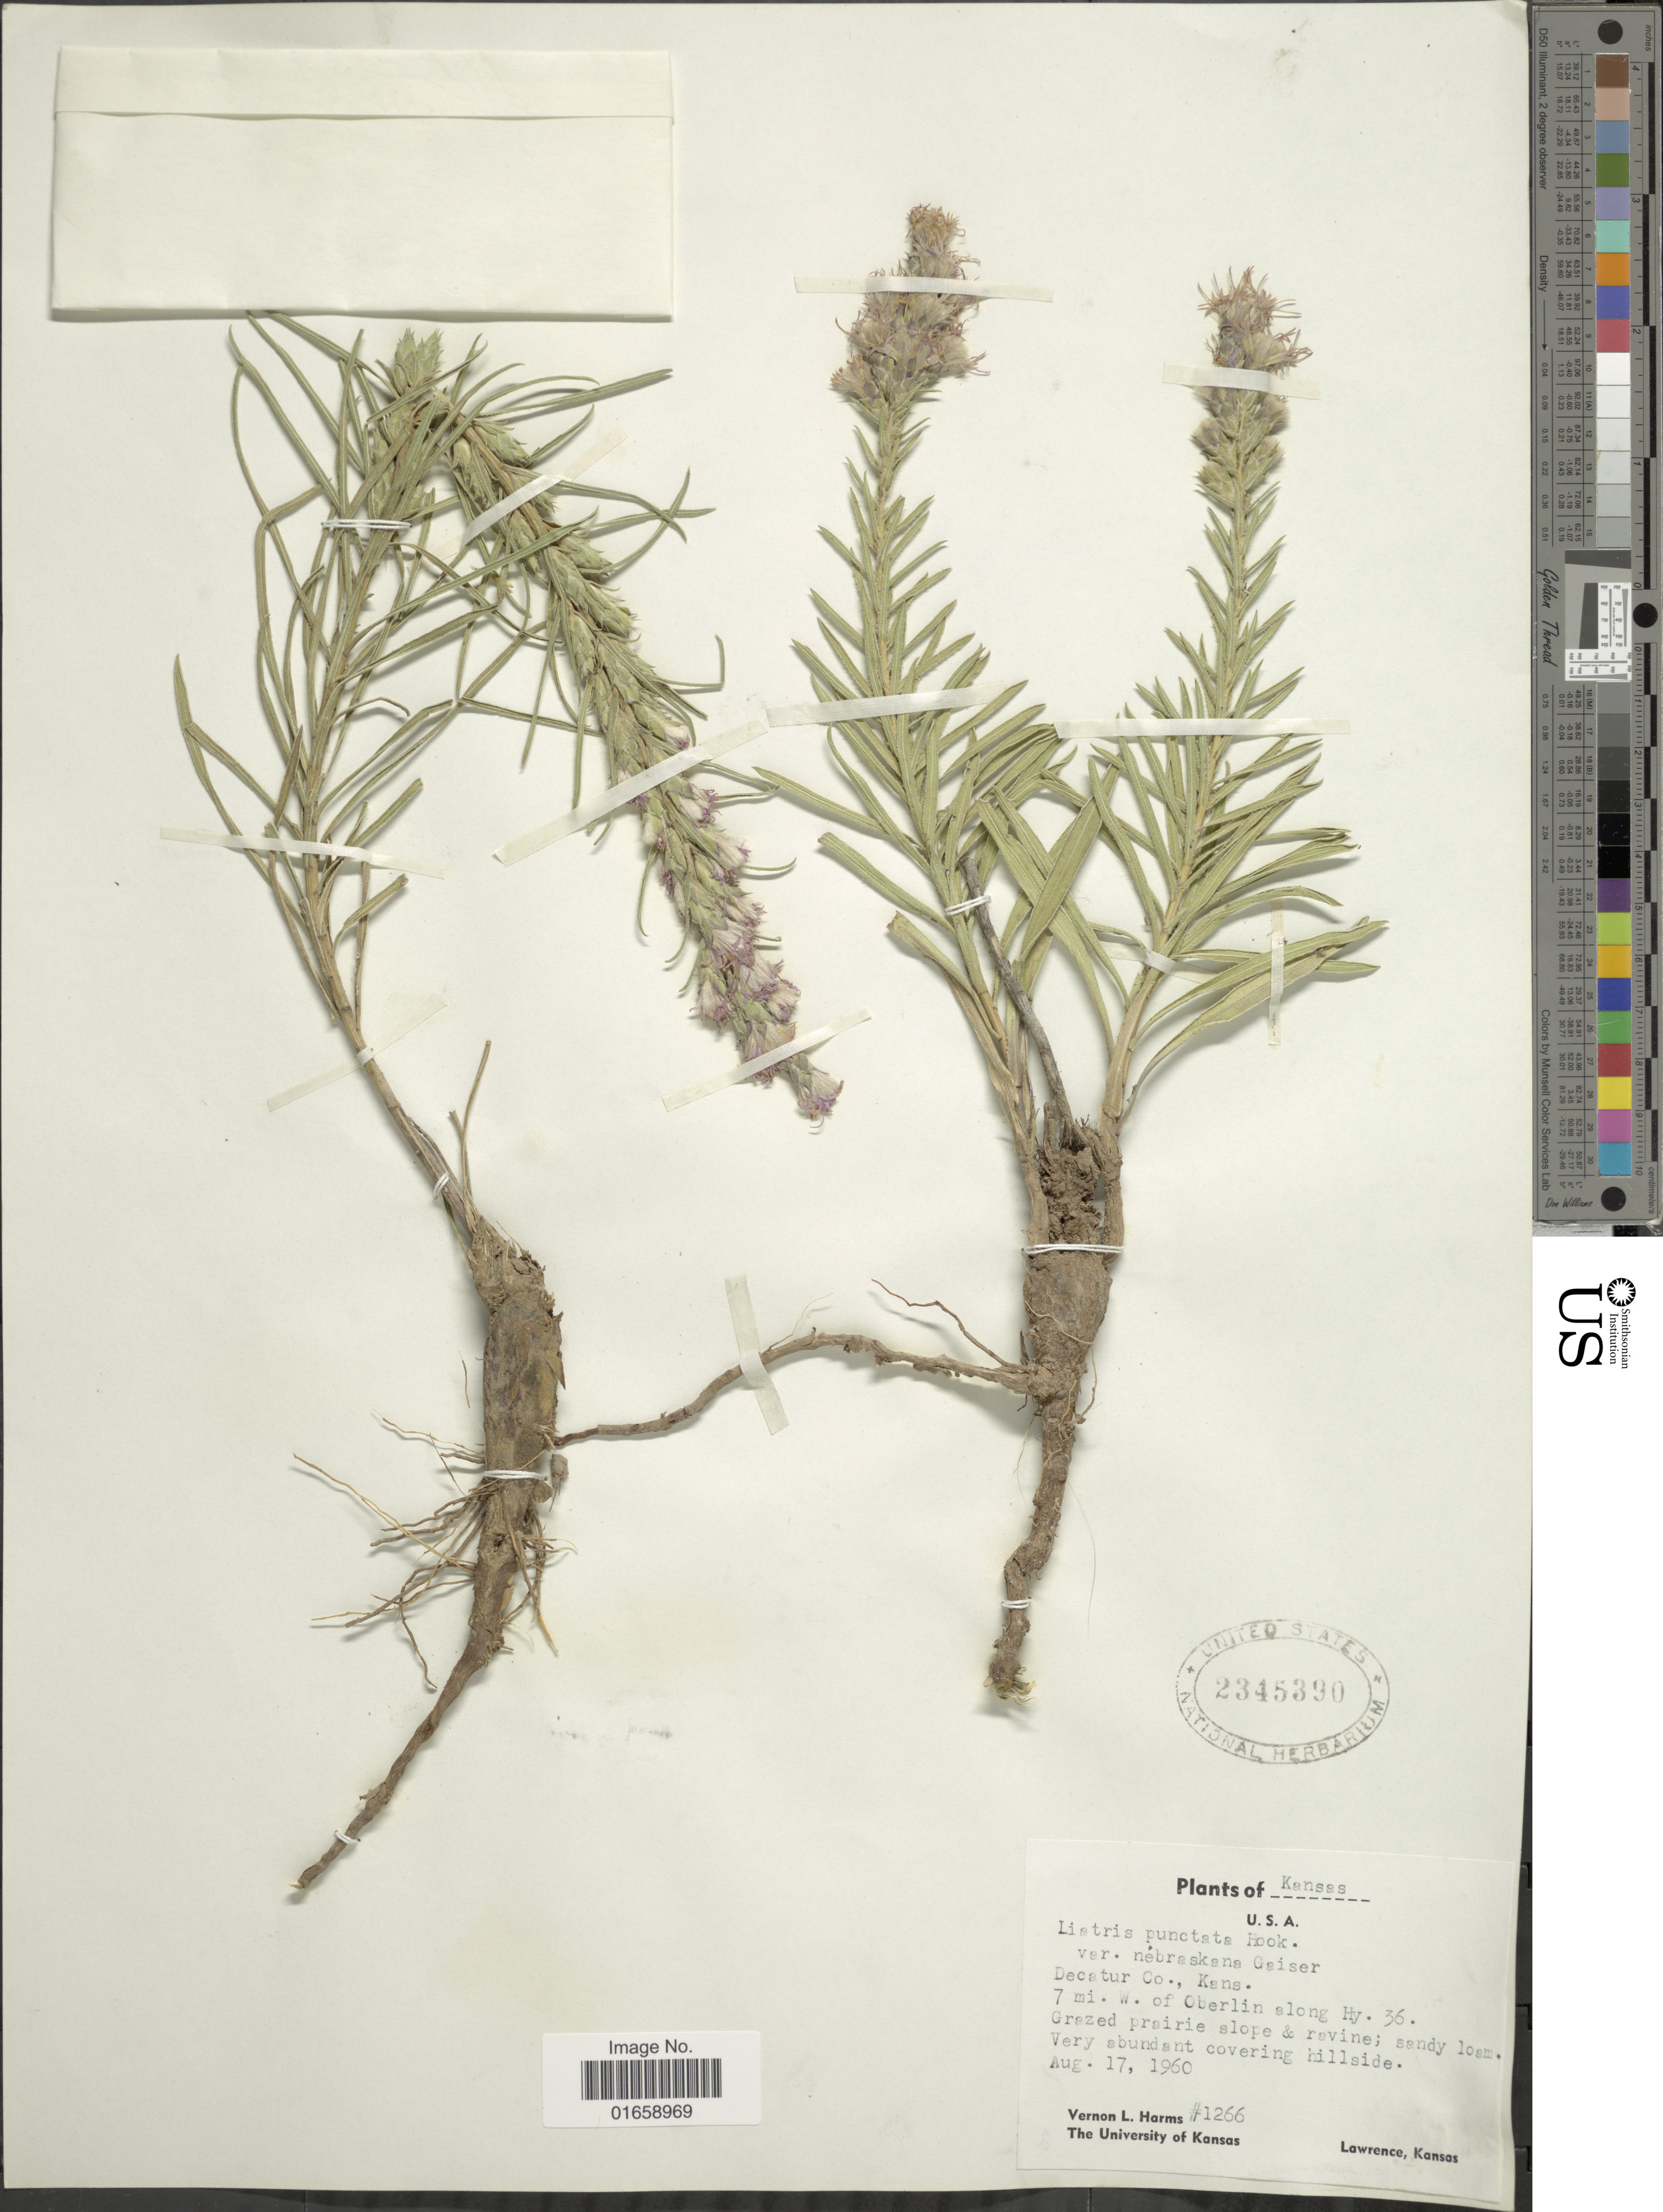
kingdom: Plantae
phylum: Tracheophyta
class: Magnoliopsida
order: Asterales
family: Asteraceae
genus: Liatris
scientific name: Liatris punctata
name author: Hook.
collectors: V. Harms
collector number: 1266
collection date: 1960-08-17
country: United States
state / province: Kansas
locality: Decatur Co., Kans, 7 mi. W. OF Oberlin along Hy. 36, Grazed Prairie slope & ravine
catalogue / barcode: US 2345390